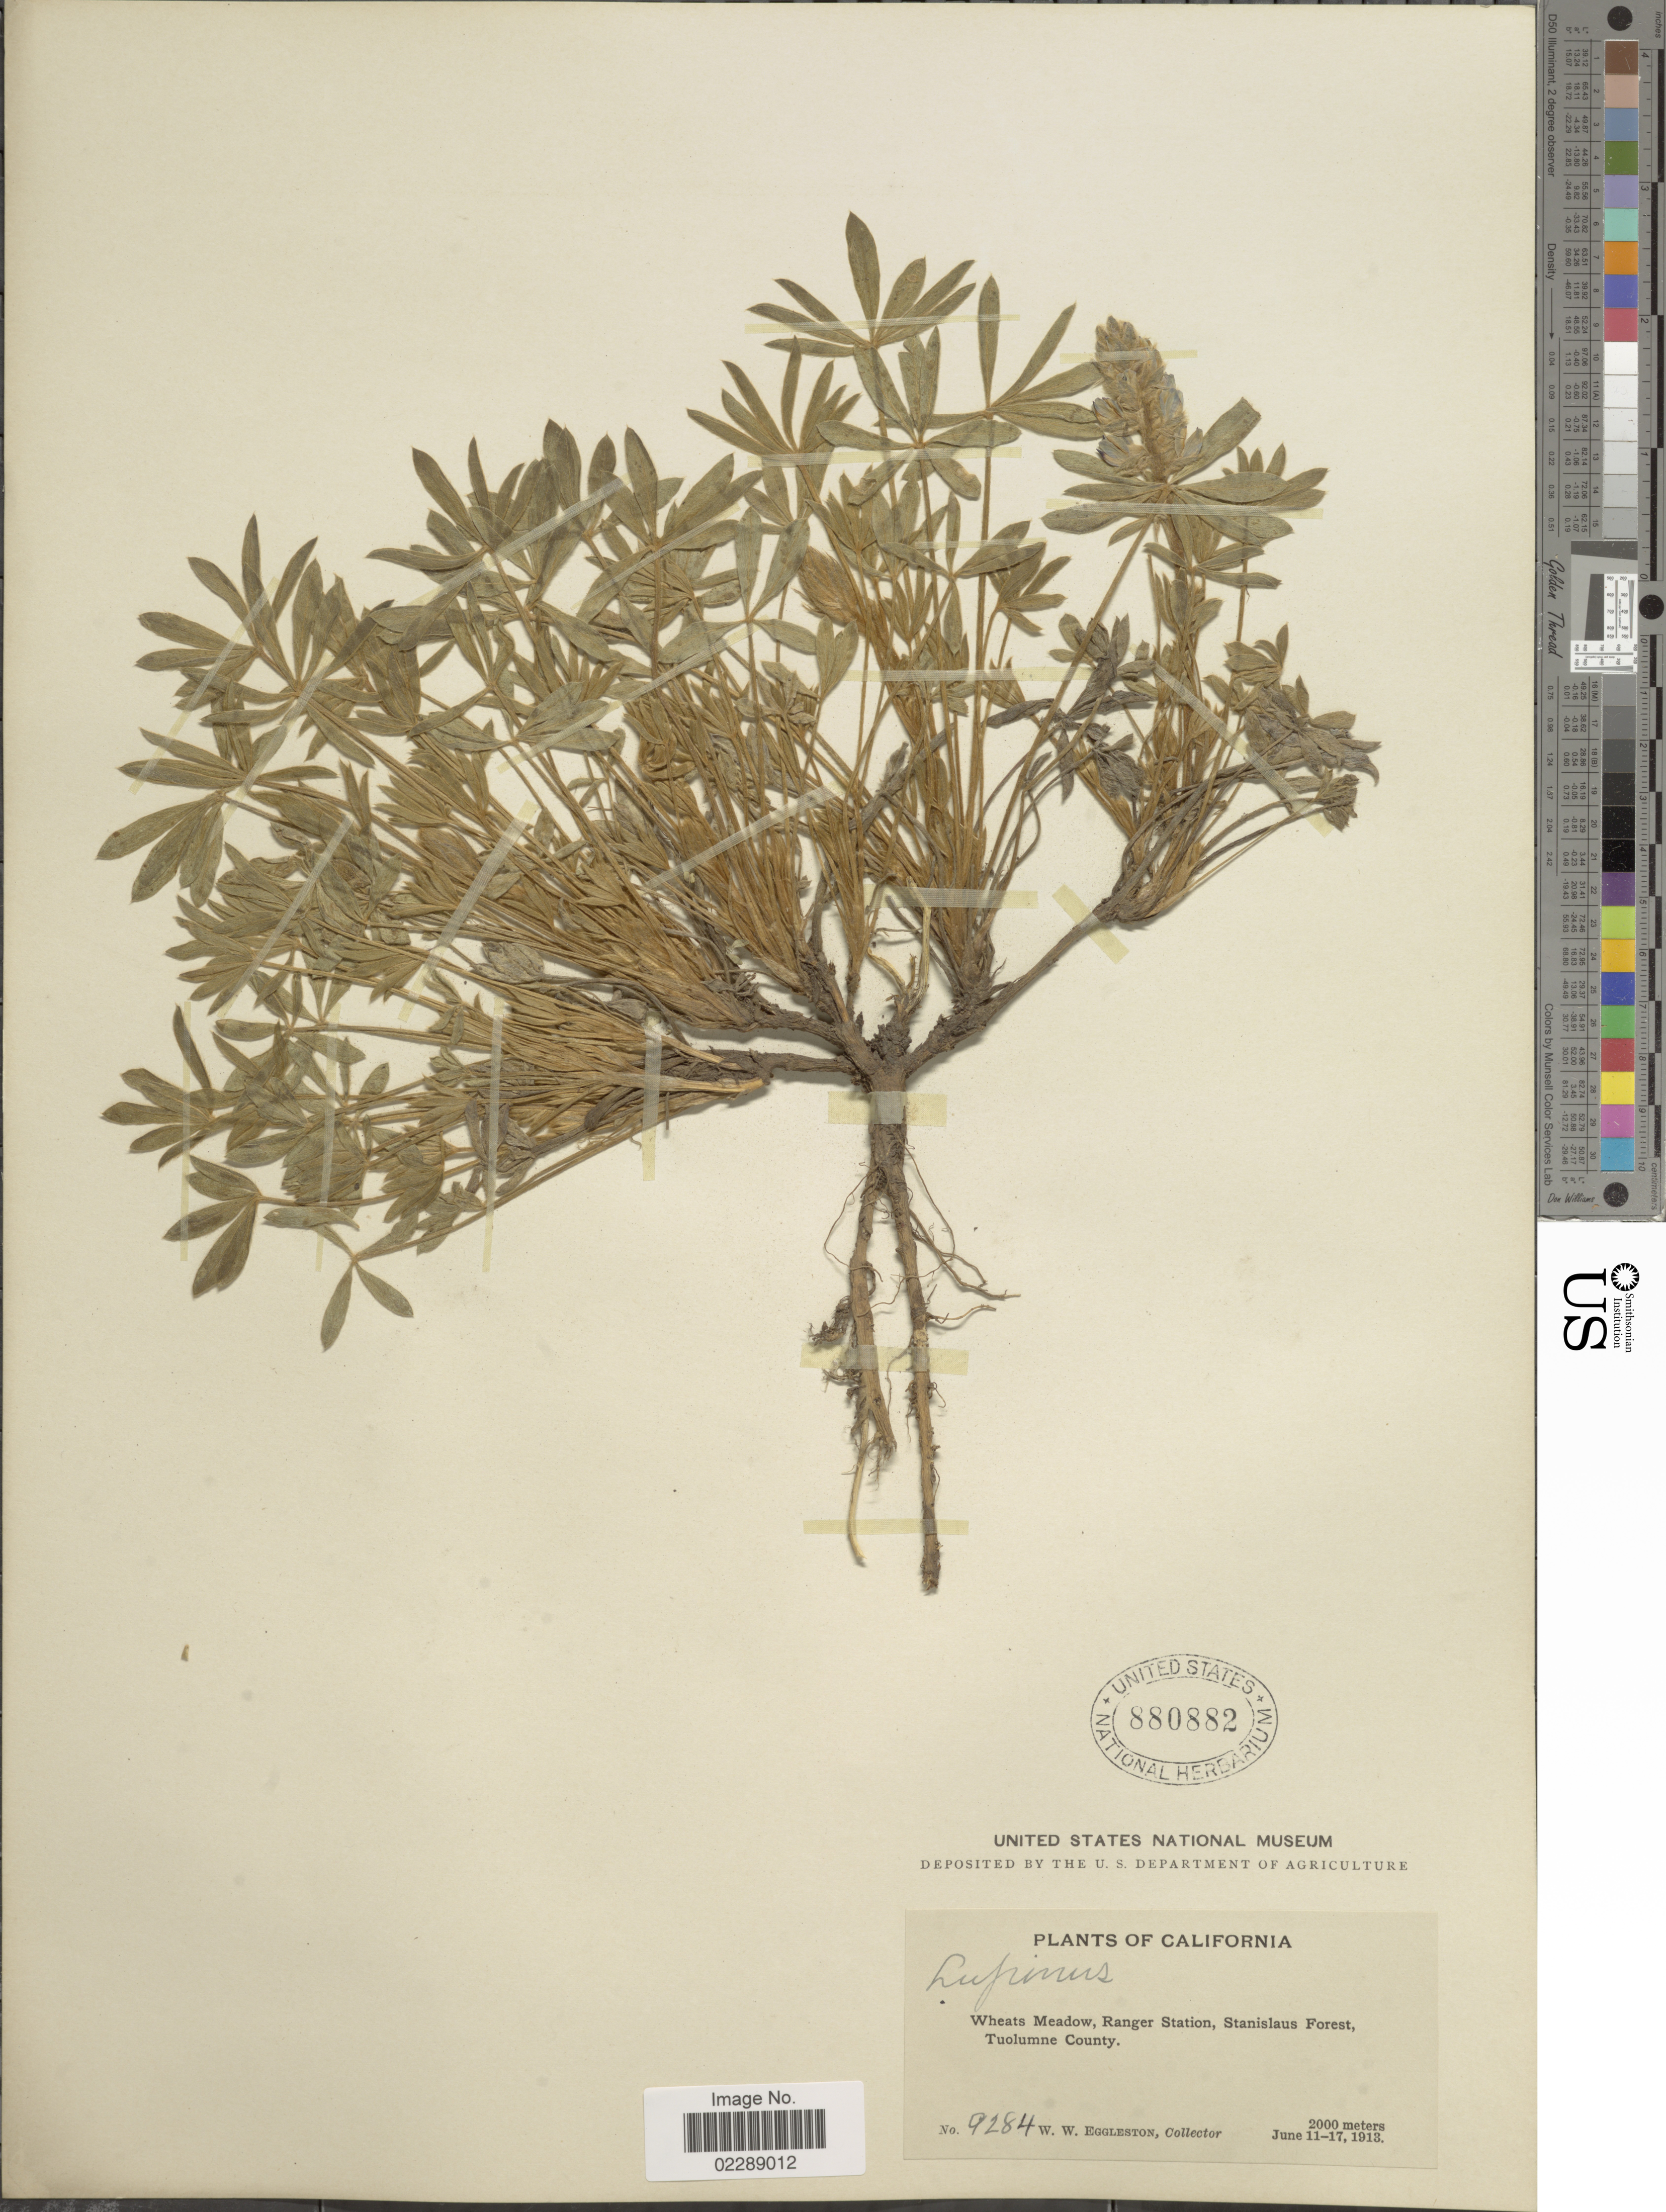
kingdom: Plantae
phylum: Tracheophyta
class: Magnoliopsida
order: Fabales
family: Fabaceae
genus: Lupinus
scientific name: Lupinus sp.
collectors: W. W. Eggleston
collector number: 9284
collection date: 1913-06-11/1913-06-17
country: United States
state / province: California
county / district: Tuolumne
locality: Wheats Meadow, Ranger Station, Stanislaus Forest, Tuolumne County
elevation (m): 2000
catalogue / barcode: US 880882